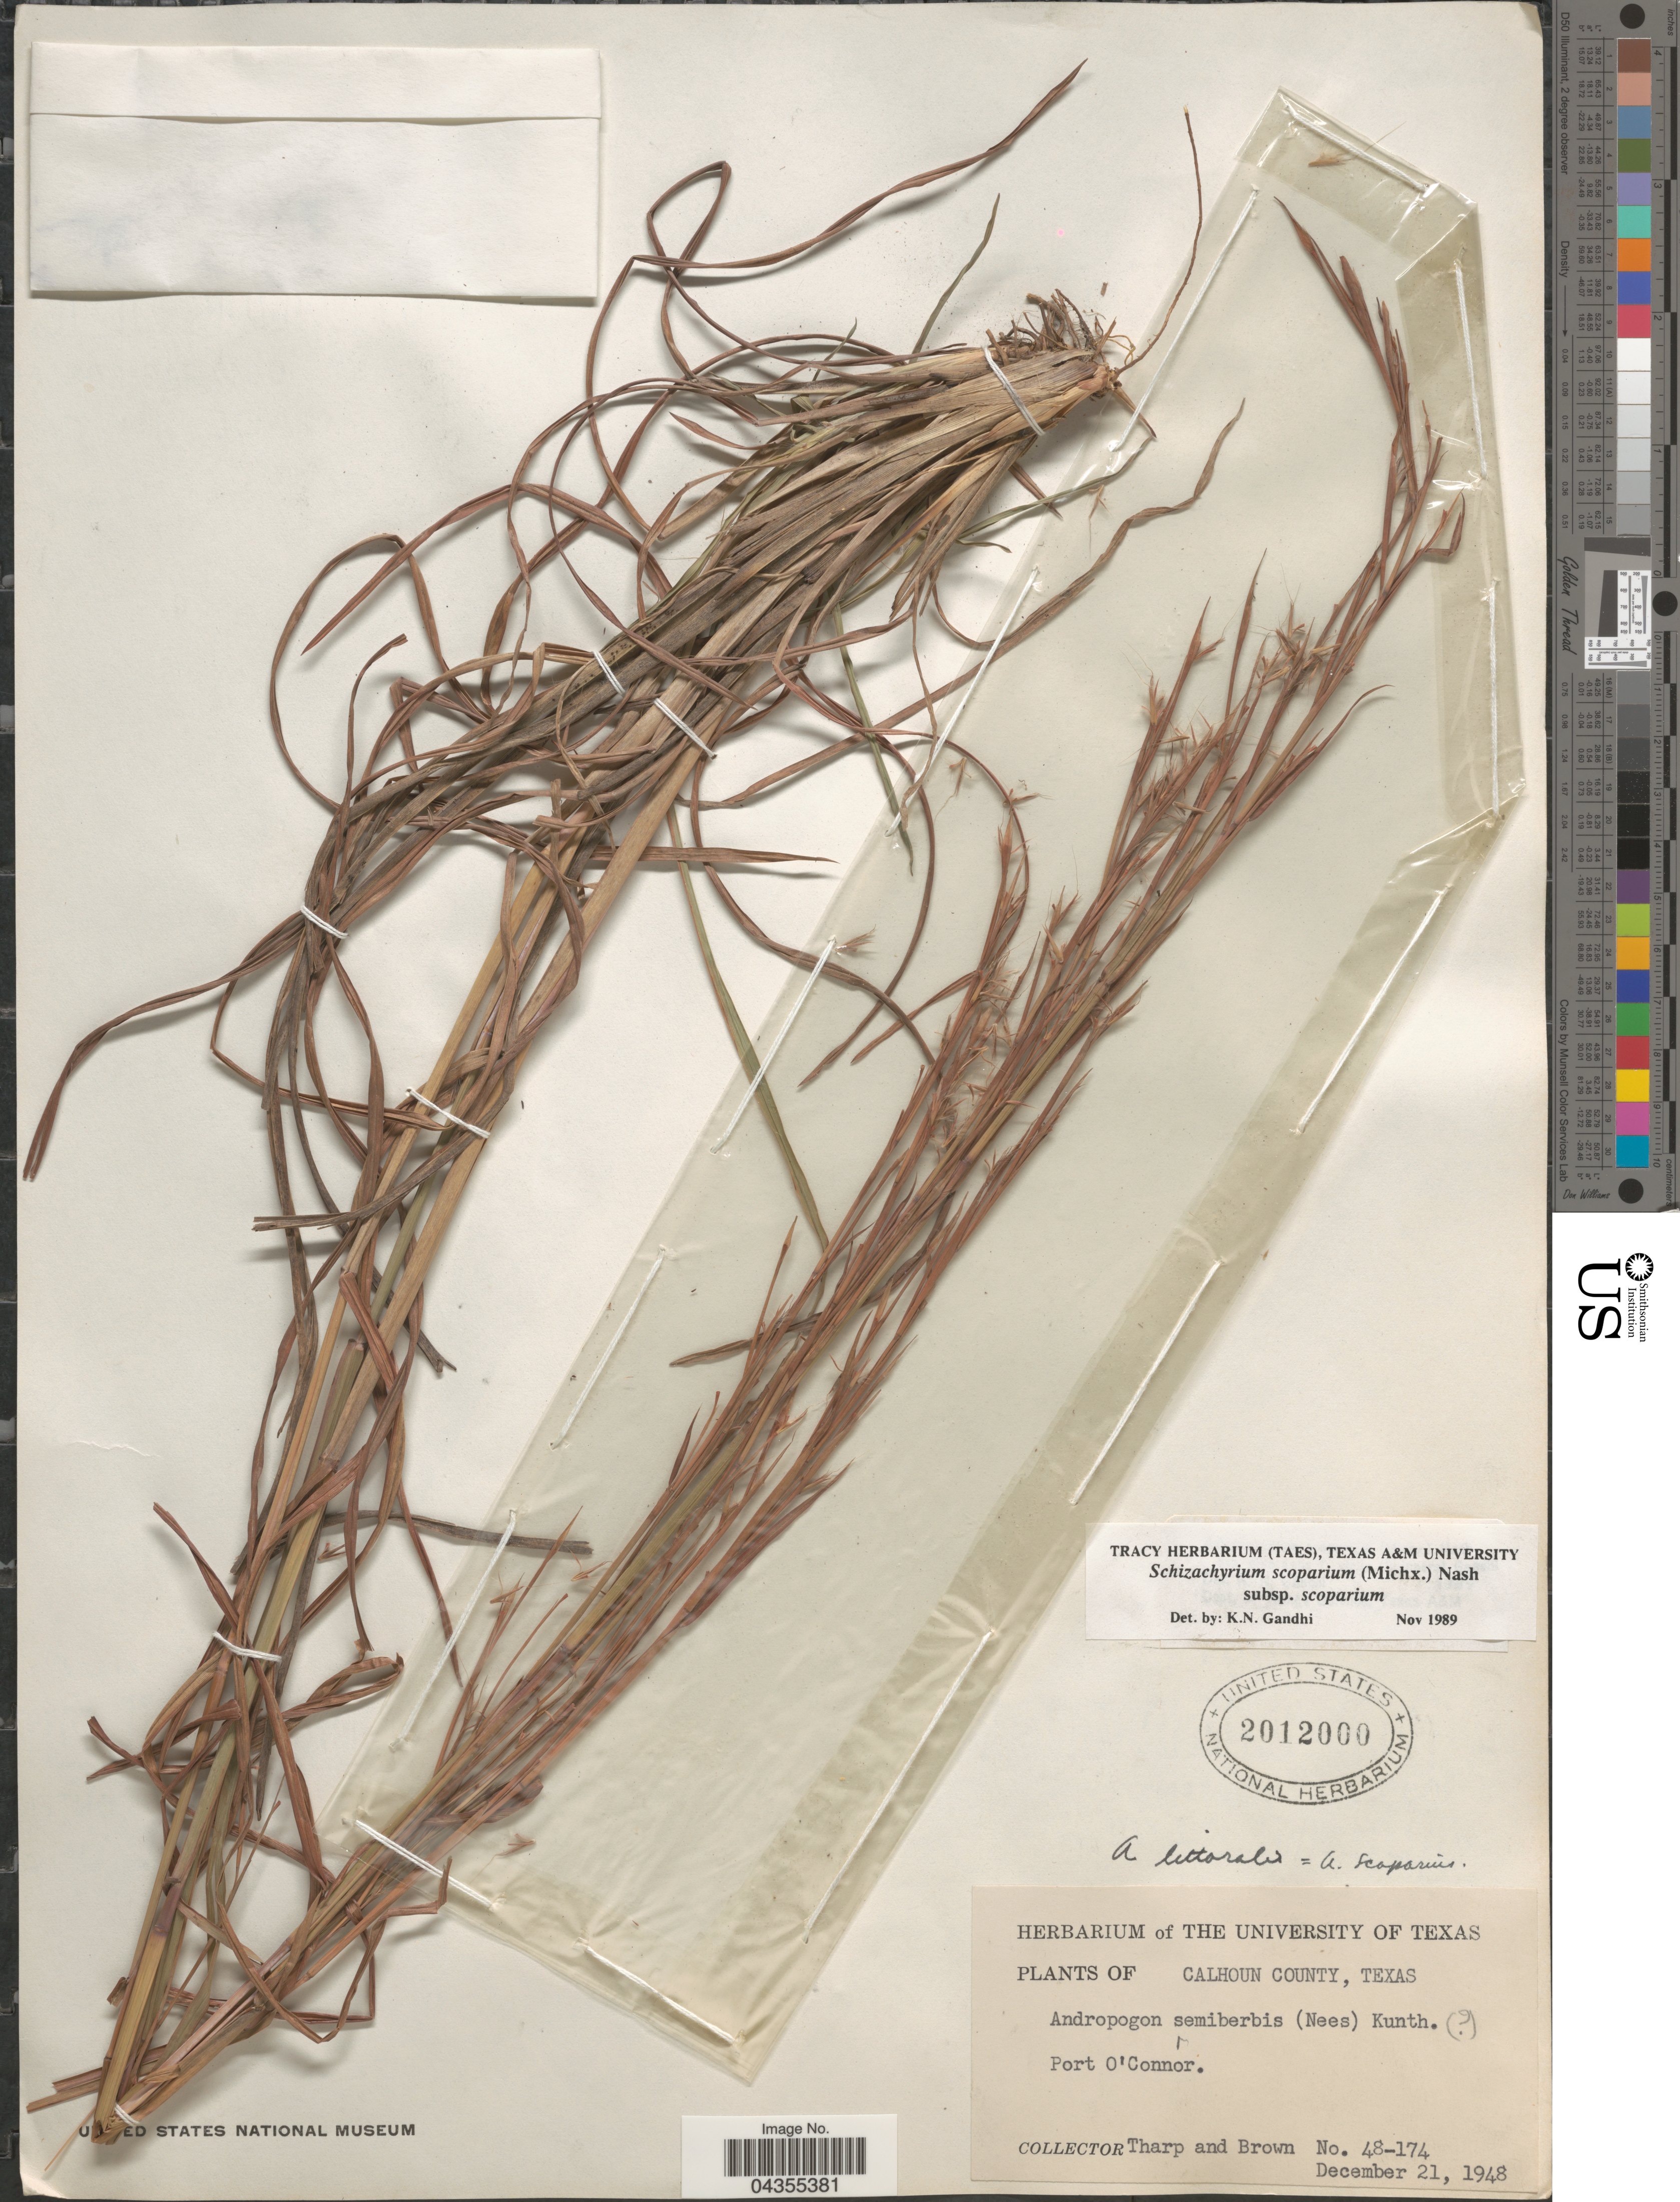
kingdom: Plantae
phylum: Tracheophyta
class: Liliopsida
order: Poales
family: Poaceae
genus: Schizachyrium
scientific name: Schizachyrium scoparium var. scoparium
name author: (Michx.) Nash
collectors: Tharp, -- & -- Brown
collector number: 48-174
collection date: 1948-12-21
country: United States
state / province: Texas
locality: Calhoun County. Port O'Connor.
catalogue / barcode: US 2012000